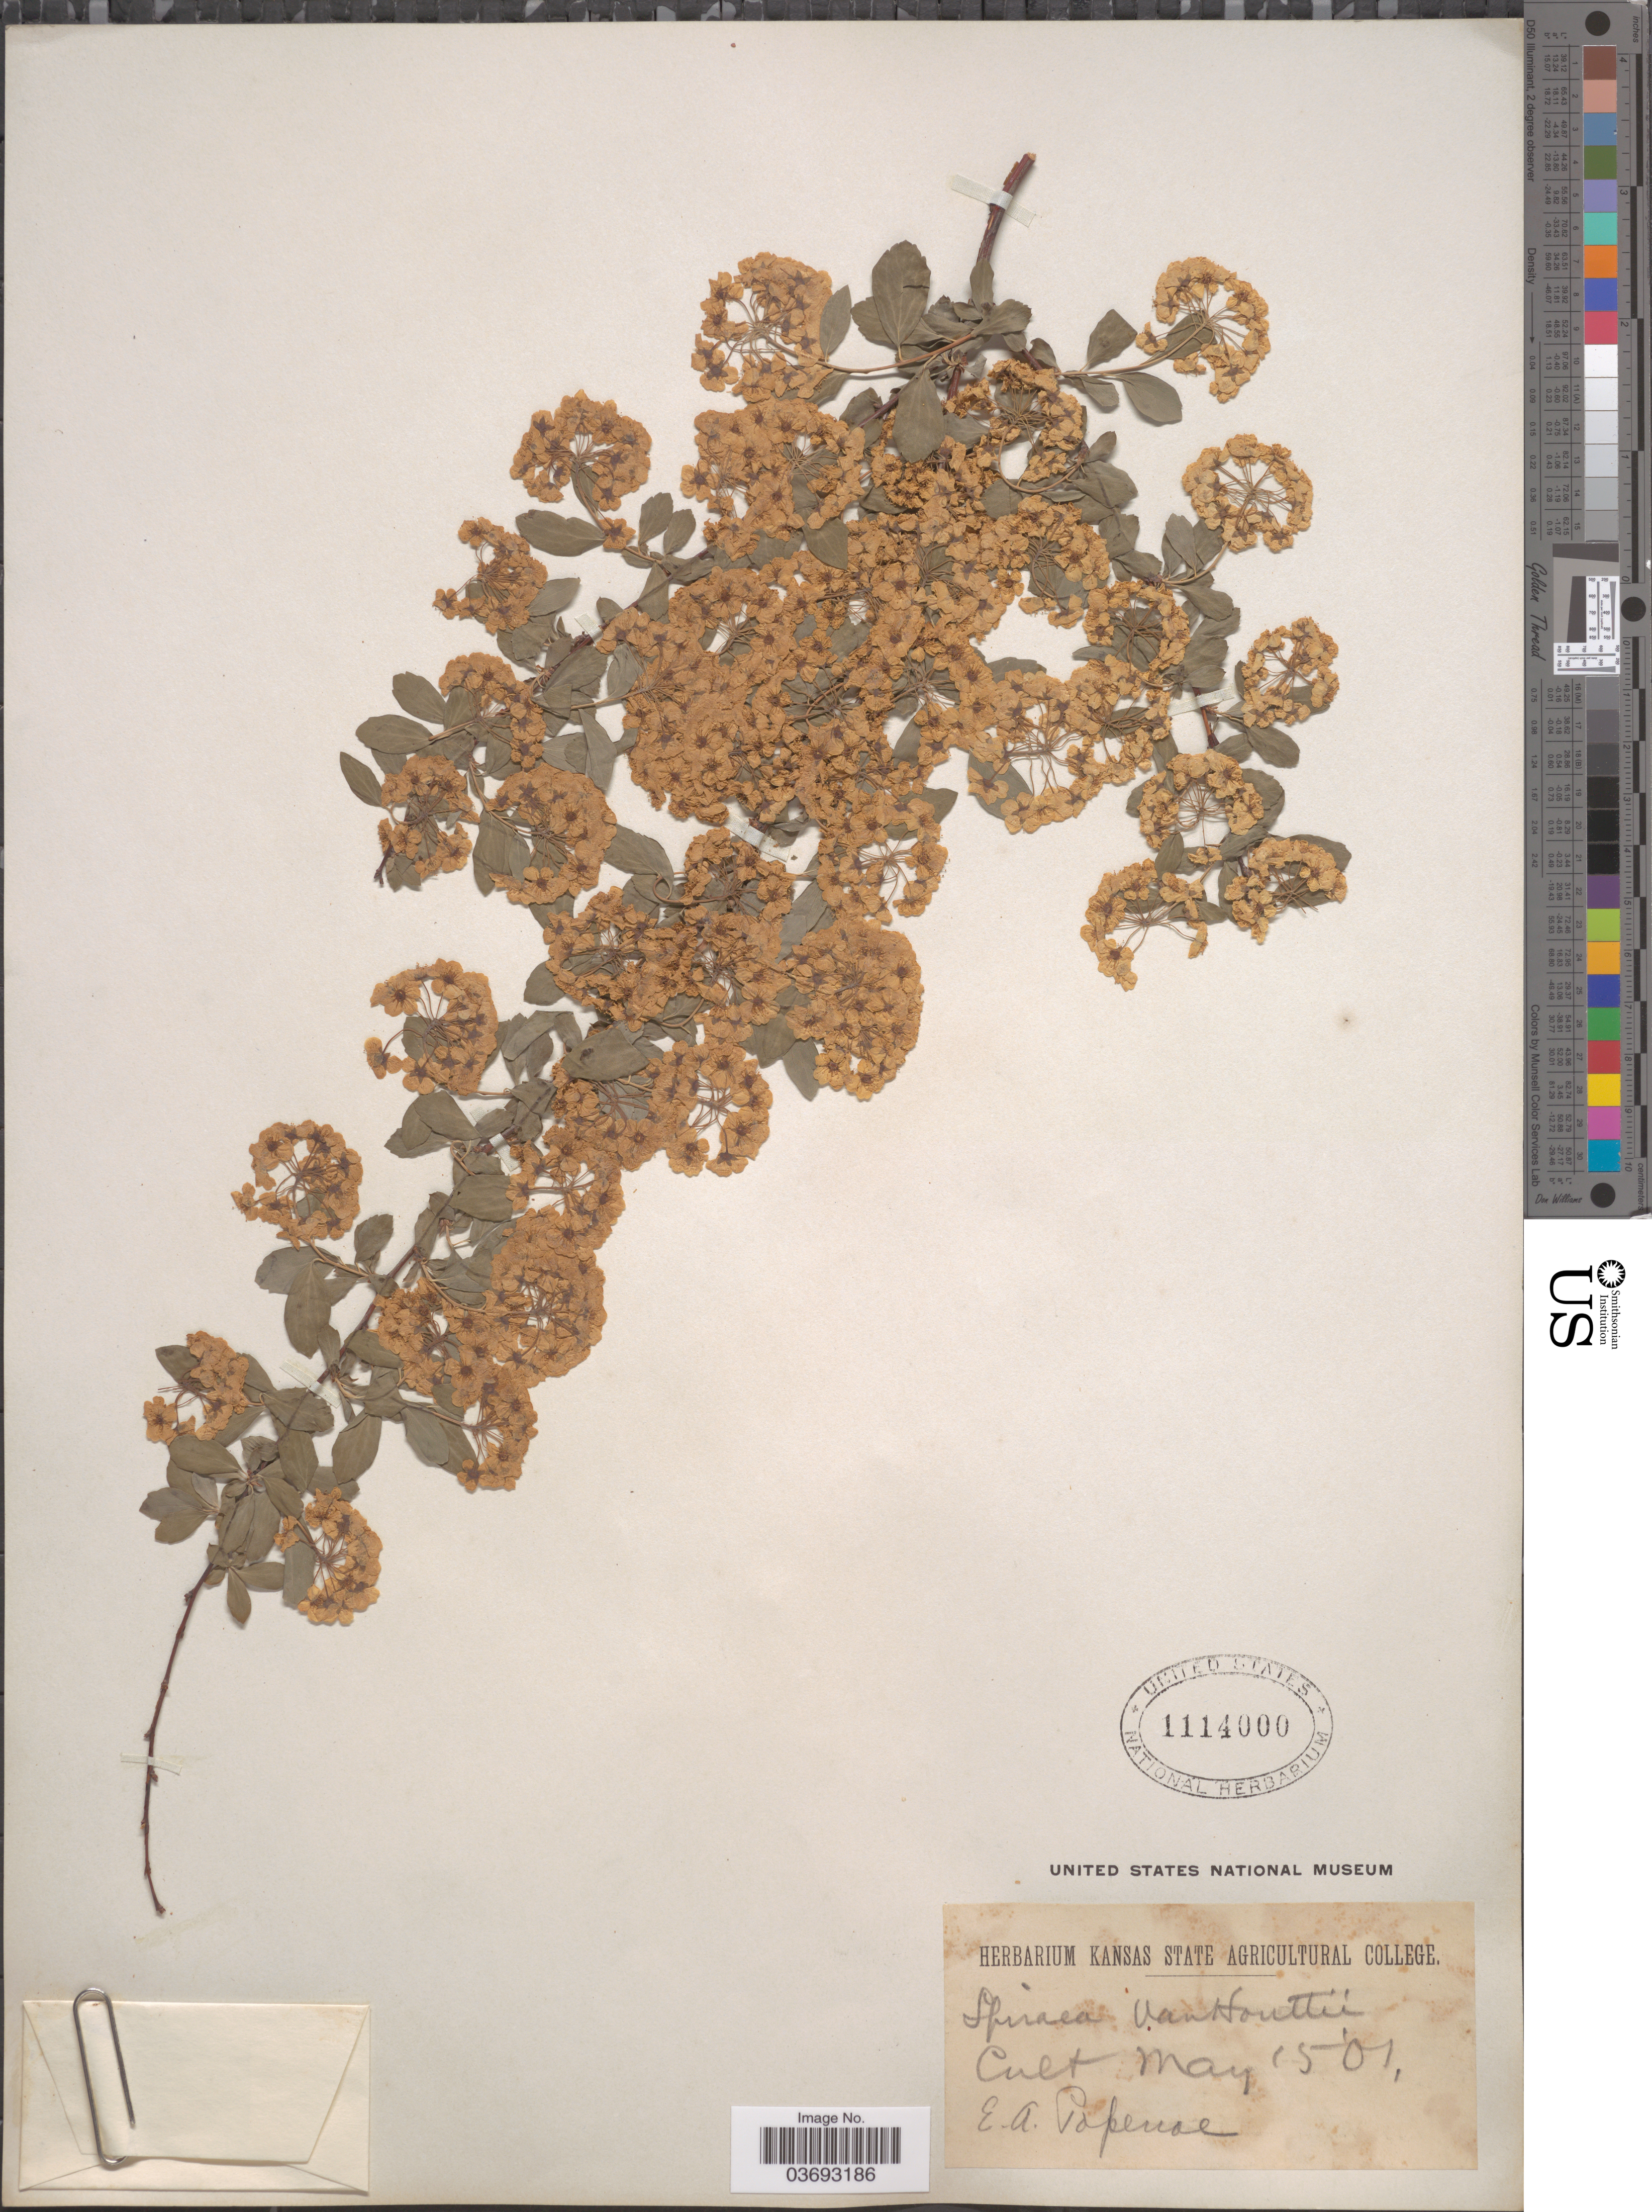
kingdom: Plantae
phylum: Tracheophyta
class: Magnoliopsida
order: Rosales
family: Rosaceae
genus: Spiraea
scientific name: Spiraea x vanhouttei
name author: (Briot) Carrière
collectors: E. A. Popenoe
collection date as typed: Transcribed d/m/y: 15/5/1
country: United States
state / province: Kansas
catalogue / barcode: US 1114000